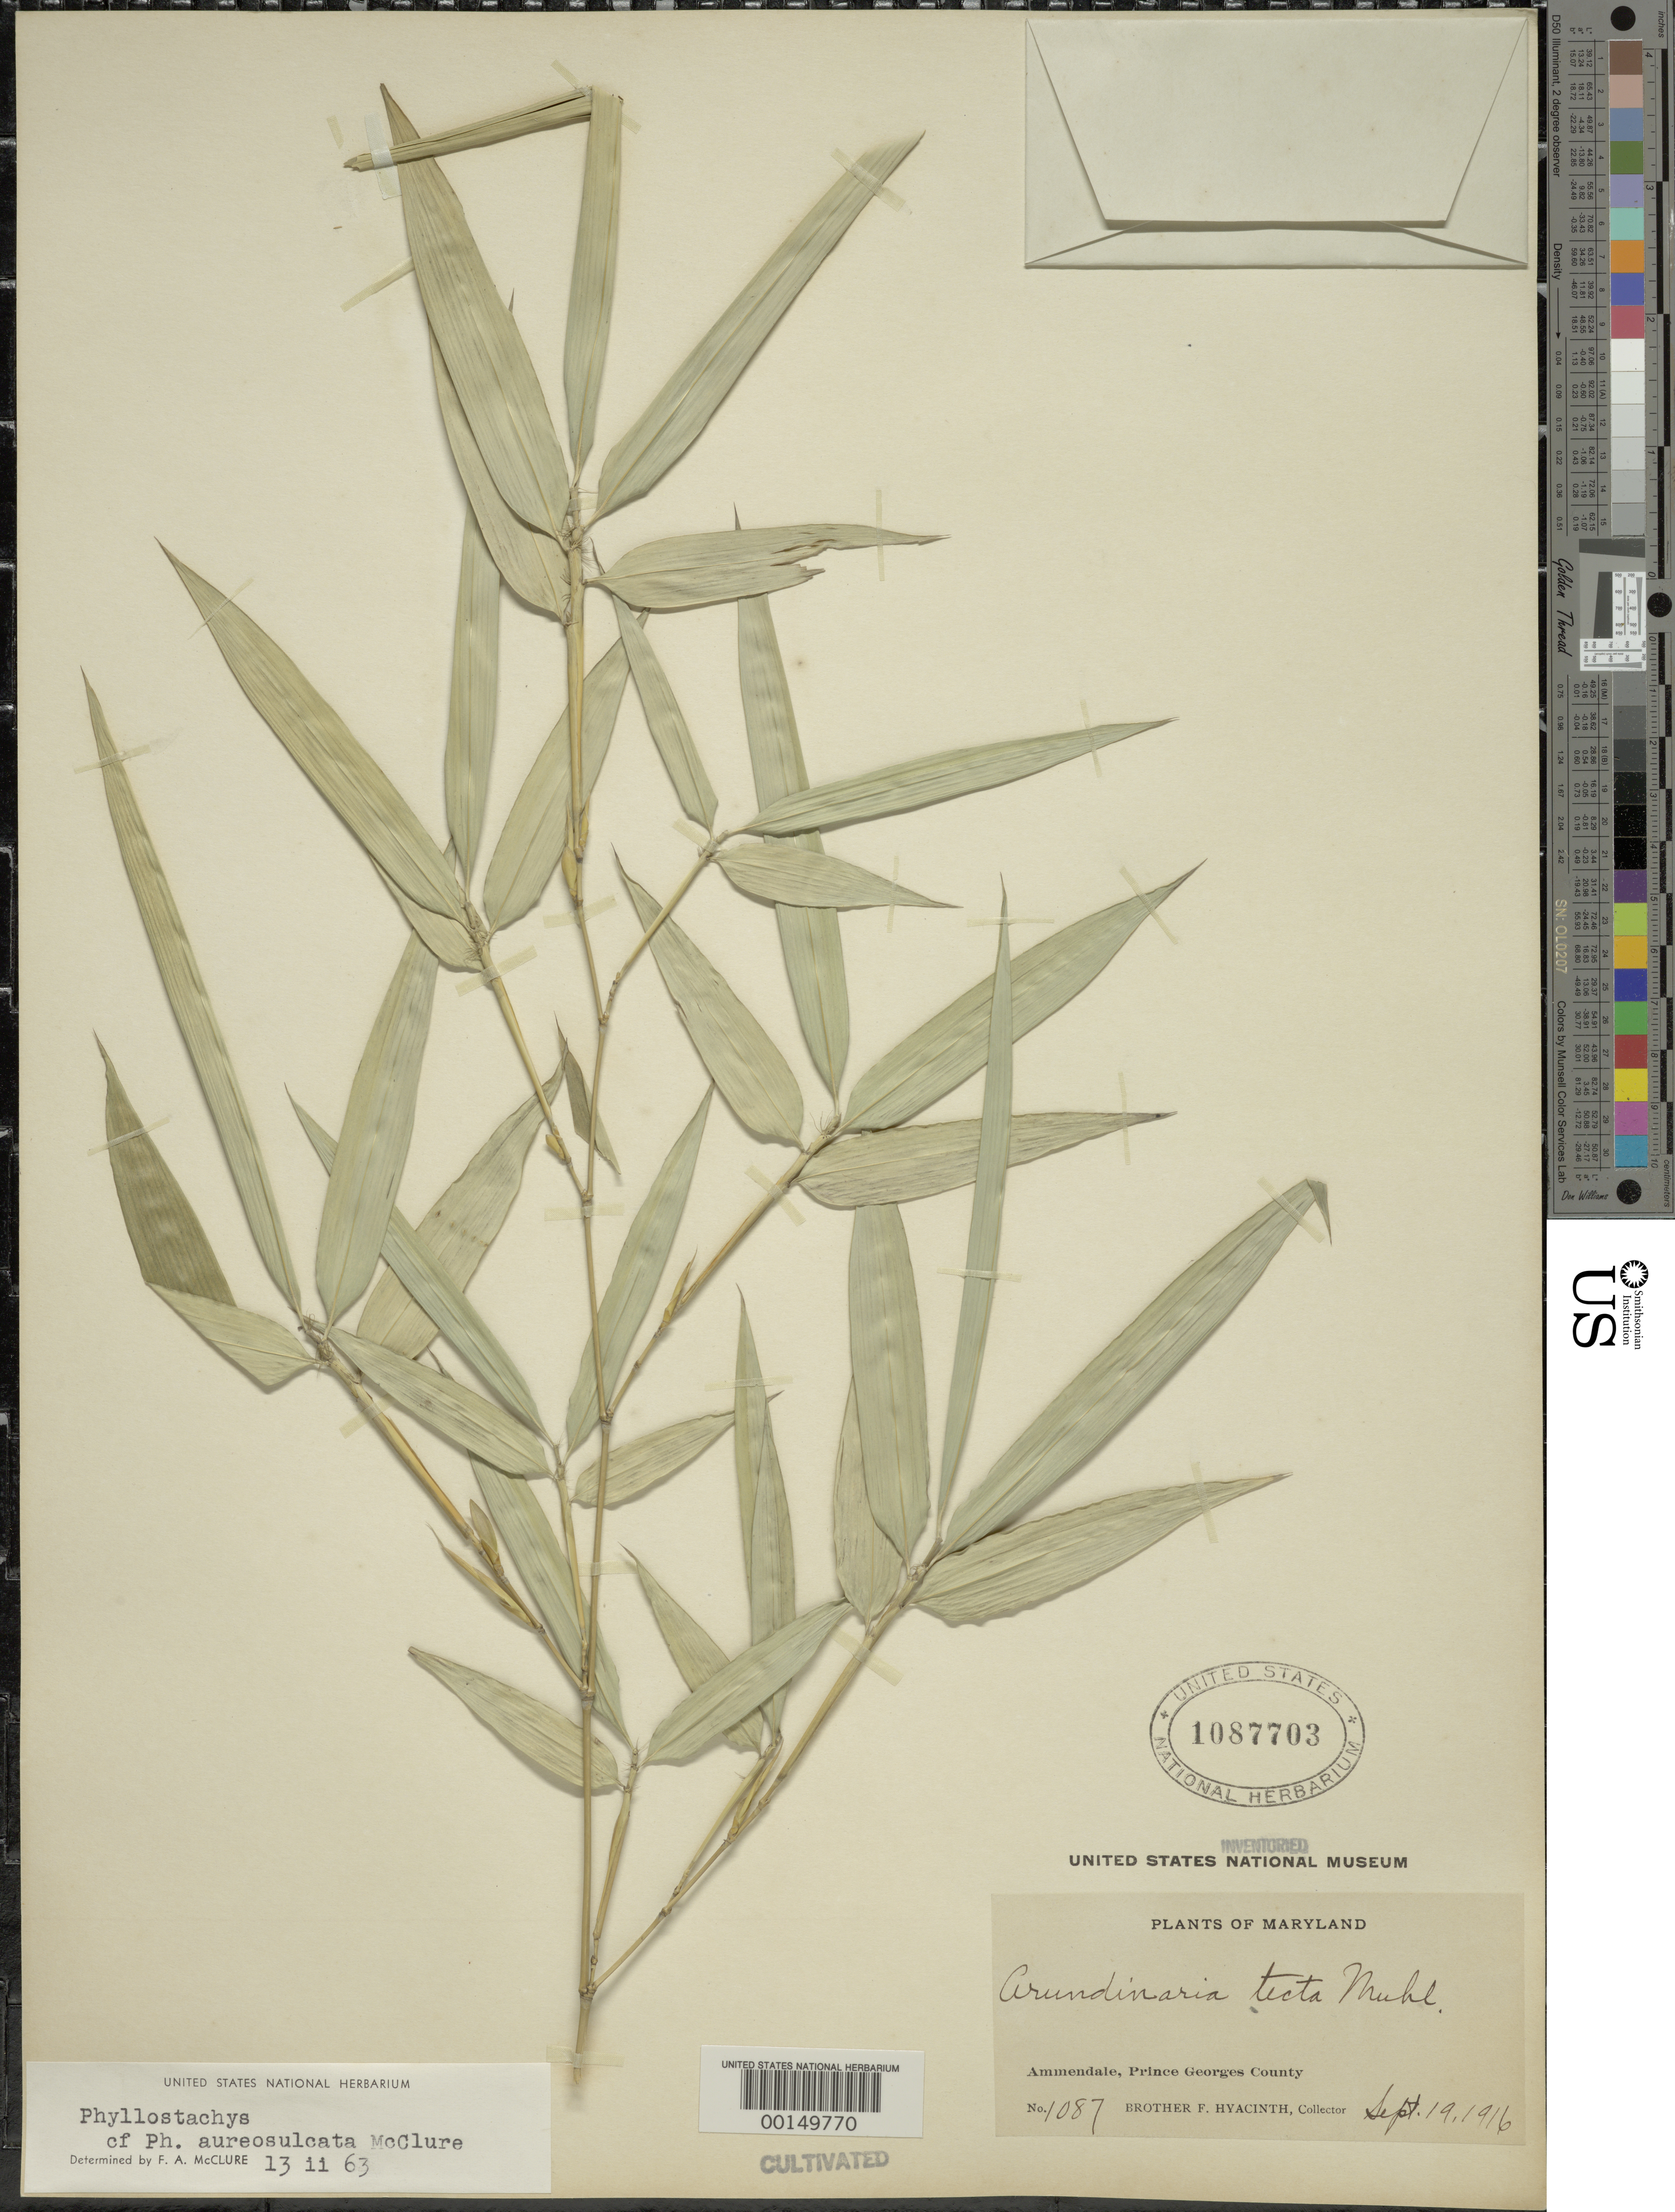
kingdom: Plantae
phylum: Tracheophyta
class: Liliopsida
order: Poales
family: Poaceae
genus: Phyllostachys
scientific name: Phyllostachys aureosulcata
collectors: F. Hyacinth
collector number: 1087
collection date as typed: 19 Sep 1916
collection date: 1916-09-19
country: United States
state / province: Maryland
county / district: Prince George's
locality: Ammendale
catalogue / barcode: US 1087703